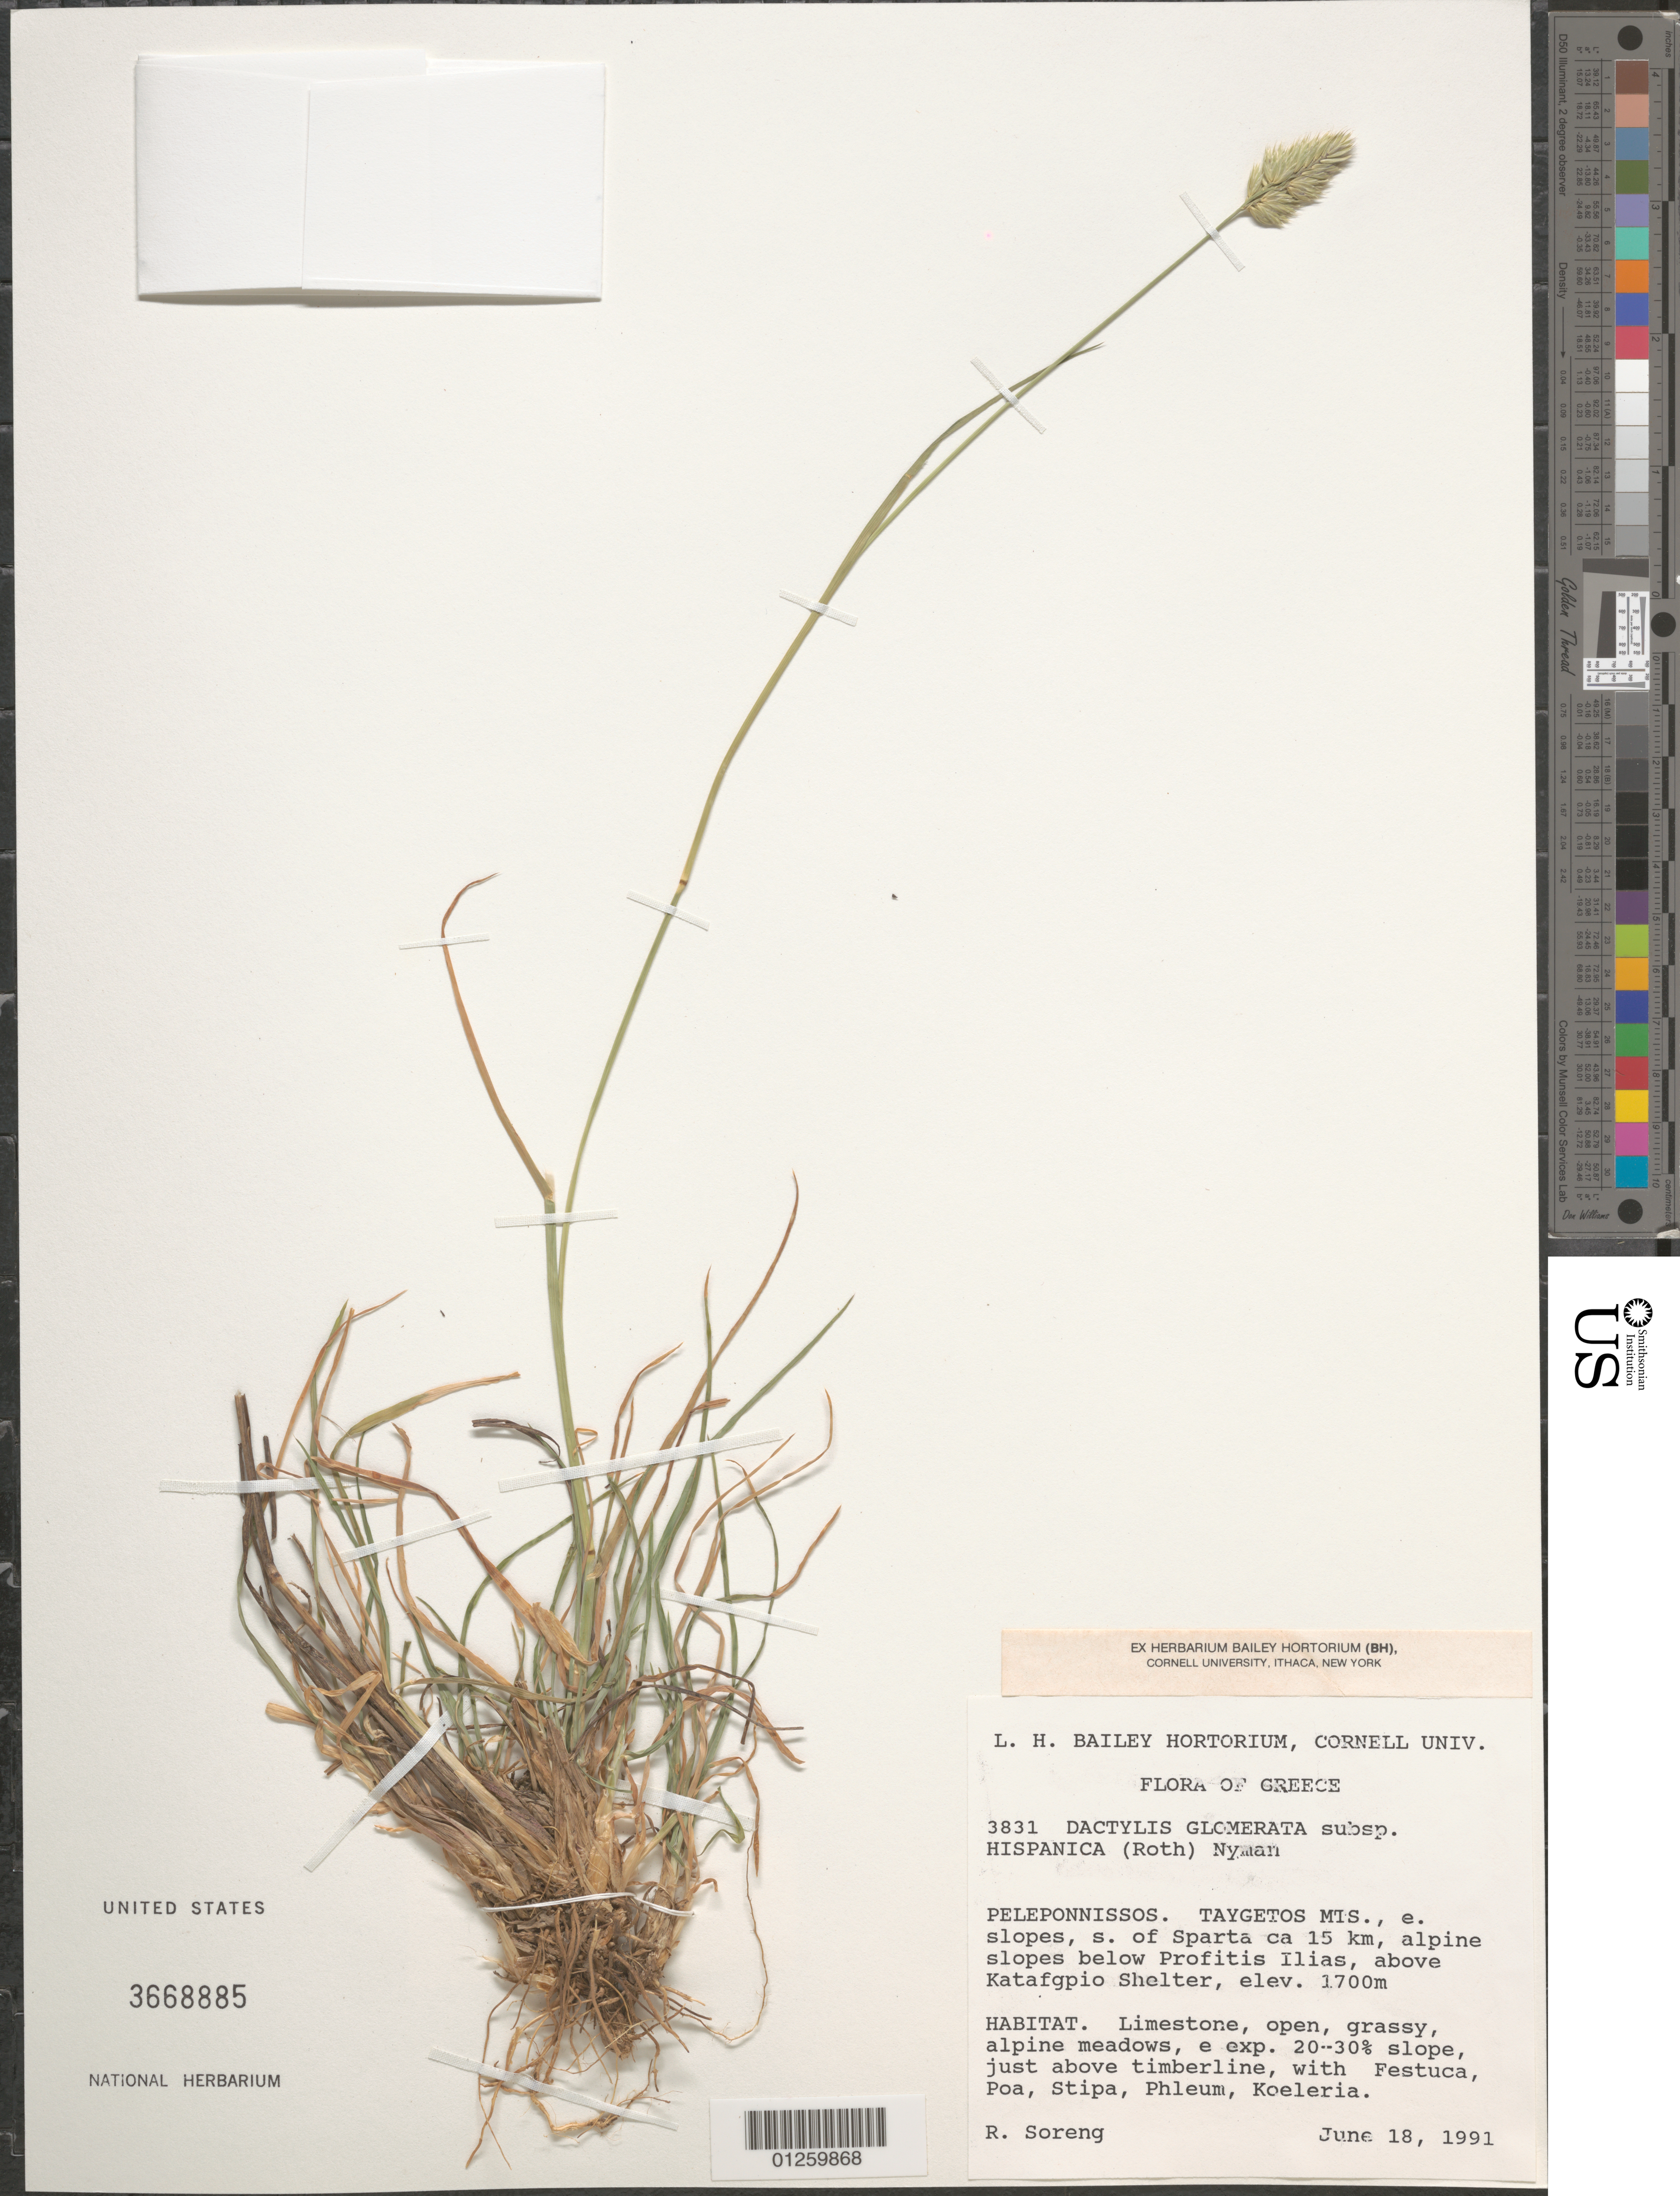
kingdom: Plantae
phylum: Tracheophyta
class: Liliopsida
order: Poales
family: Poaceae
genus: Dactylis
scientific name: Dactylis glomerata subsp. hispanica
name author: (Roth) Nyman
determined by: Soreng, Robert J., Research Associate (BOT), Smithsonian Institution - National Museum of Natural History (UNITED STATES)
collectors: R. J. Soreng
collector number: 3831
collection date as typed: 18 Jun 1991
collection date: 1991-06-18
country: Greece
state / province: Peloponnese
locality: TAYGETOS MTS., E slopes, S of Sparta ca 15 km, alpine slopes below Profitis Ilias, above Katafgpio Shelter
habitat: Limestone, open, grassy, alpine meadows, e exp. 20-30% slope, just above timberline, with Festuca, Poa, Stipa, Phleum,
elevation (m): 1700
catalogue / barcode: US 3668885